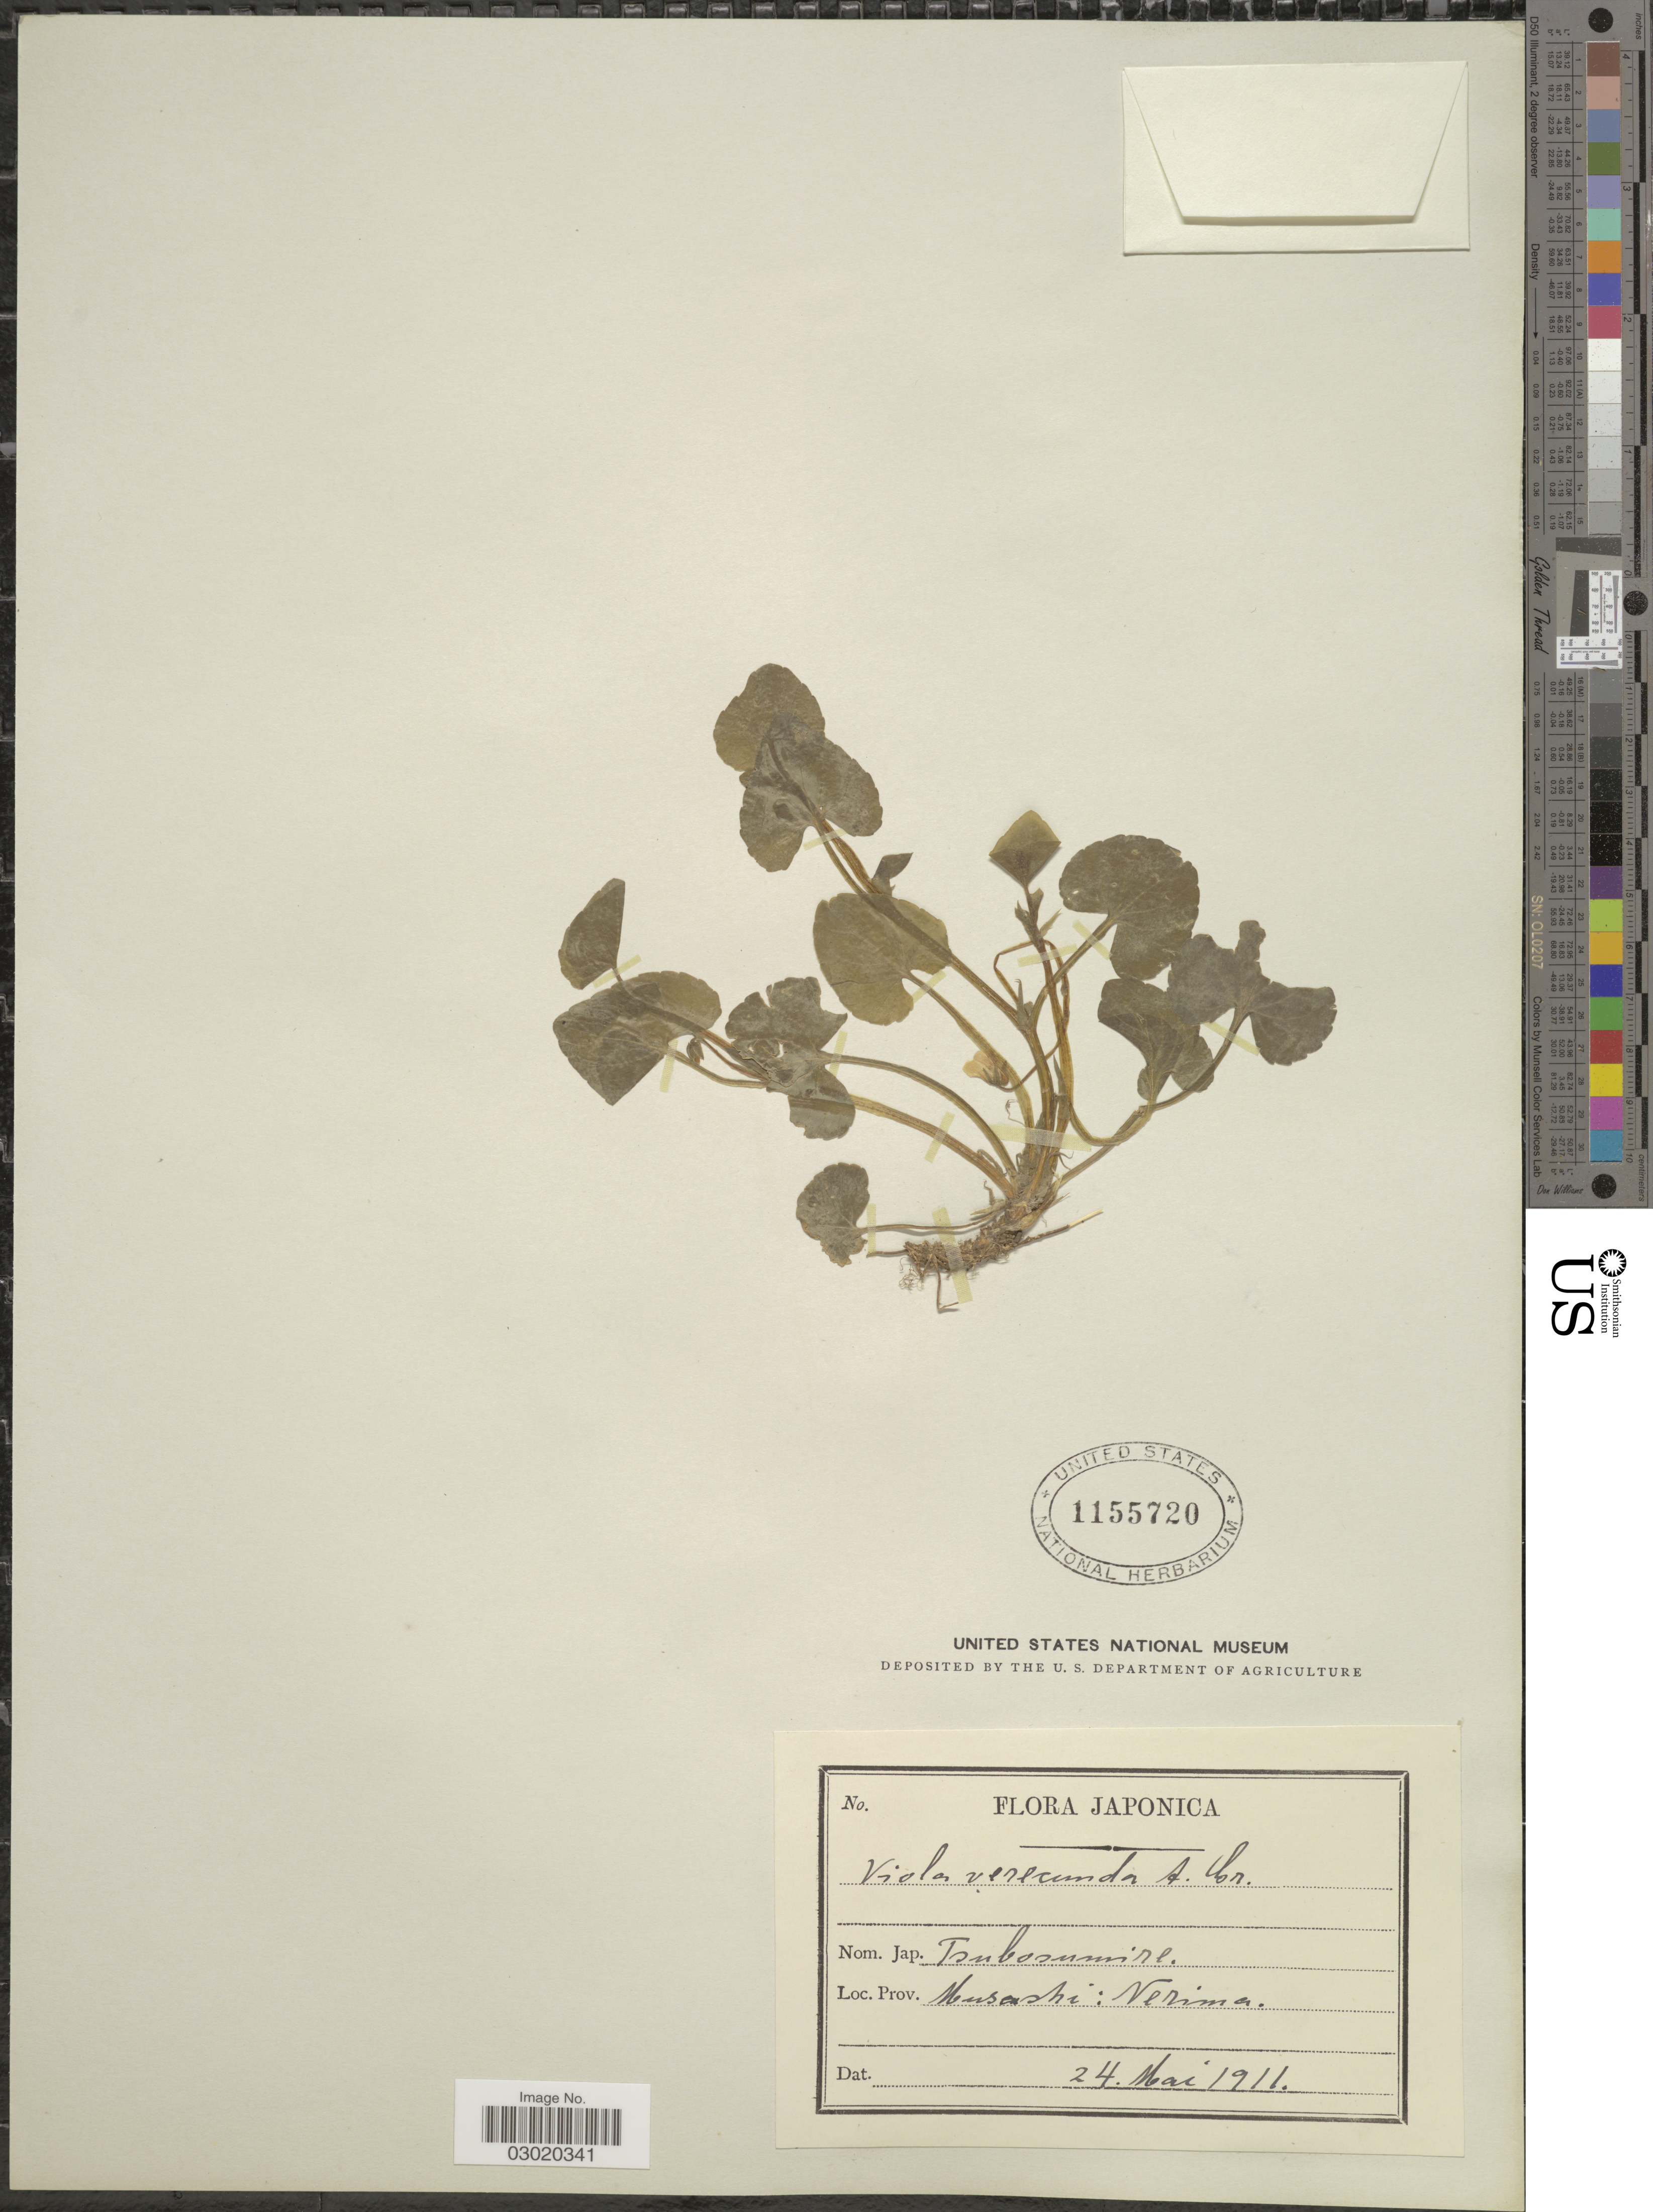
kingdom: Plantae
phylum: Tracheophyta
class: Magnoliopsida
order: Malpighiales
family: Violaceae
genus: Viola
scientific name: Viola verecunda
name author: A. Gray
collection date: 1911-05-24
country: Japan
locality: Japonica. Musashi: Nerima.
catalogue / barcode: US 1155720